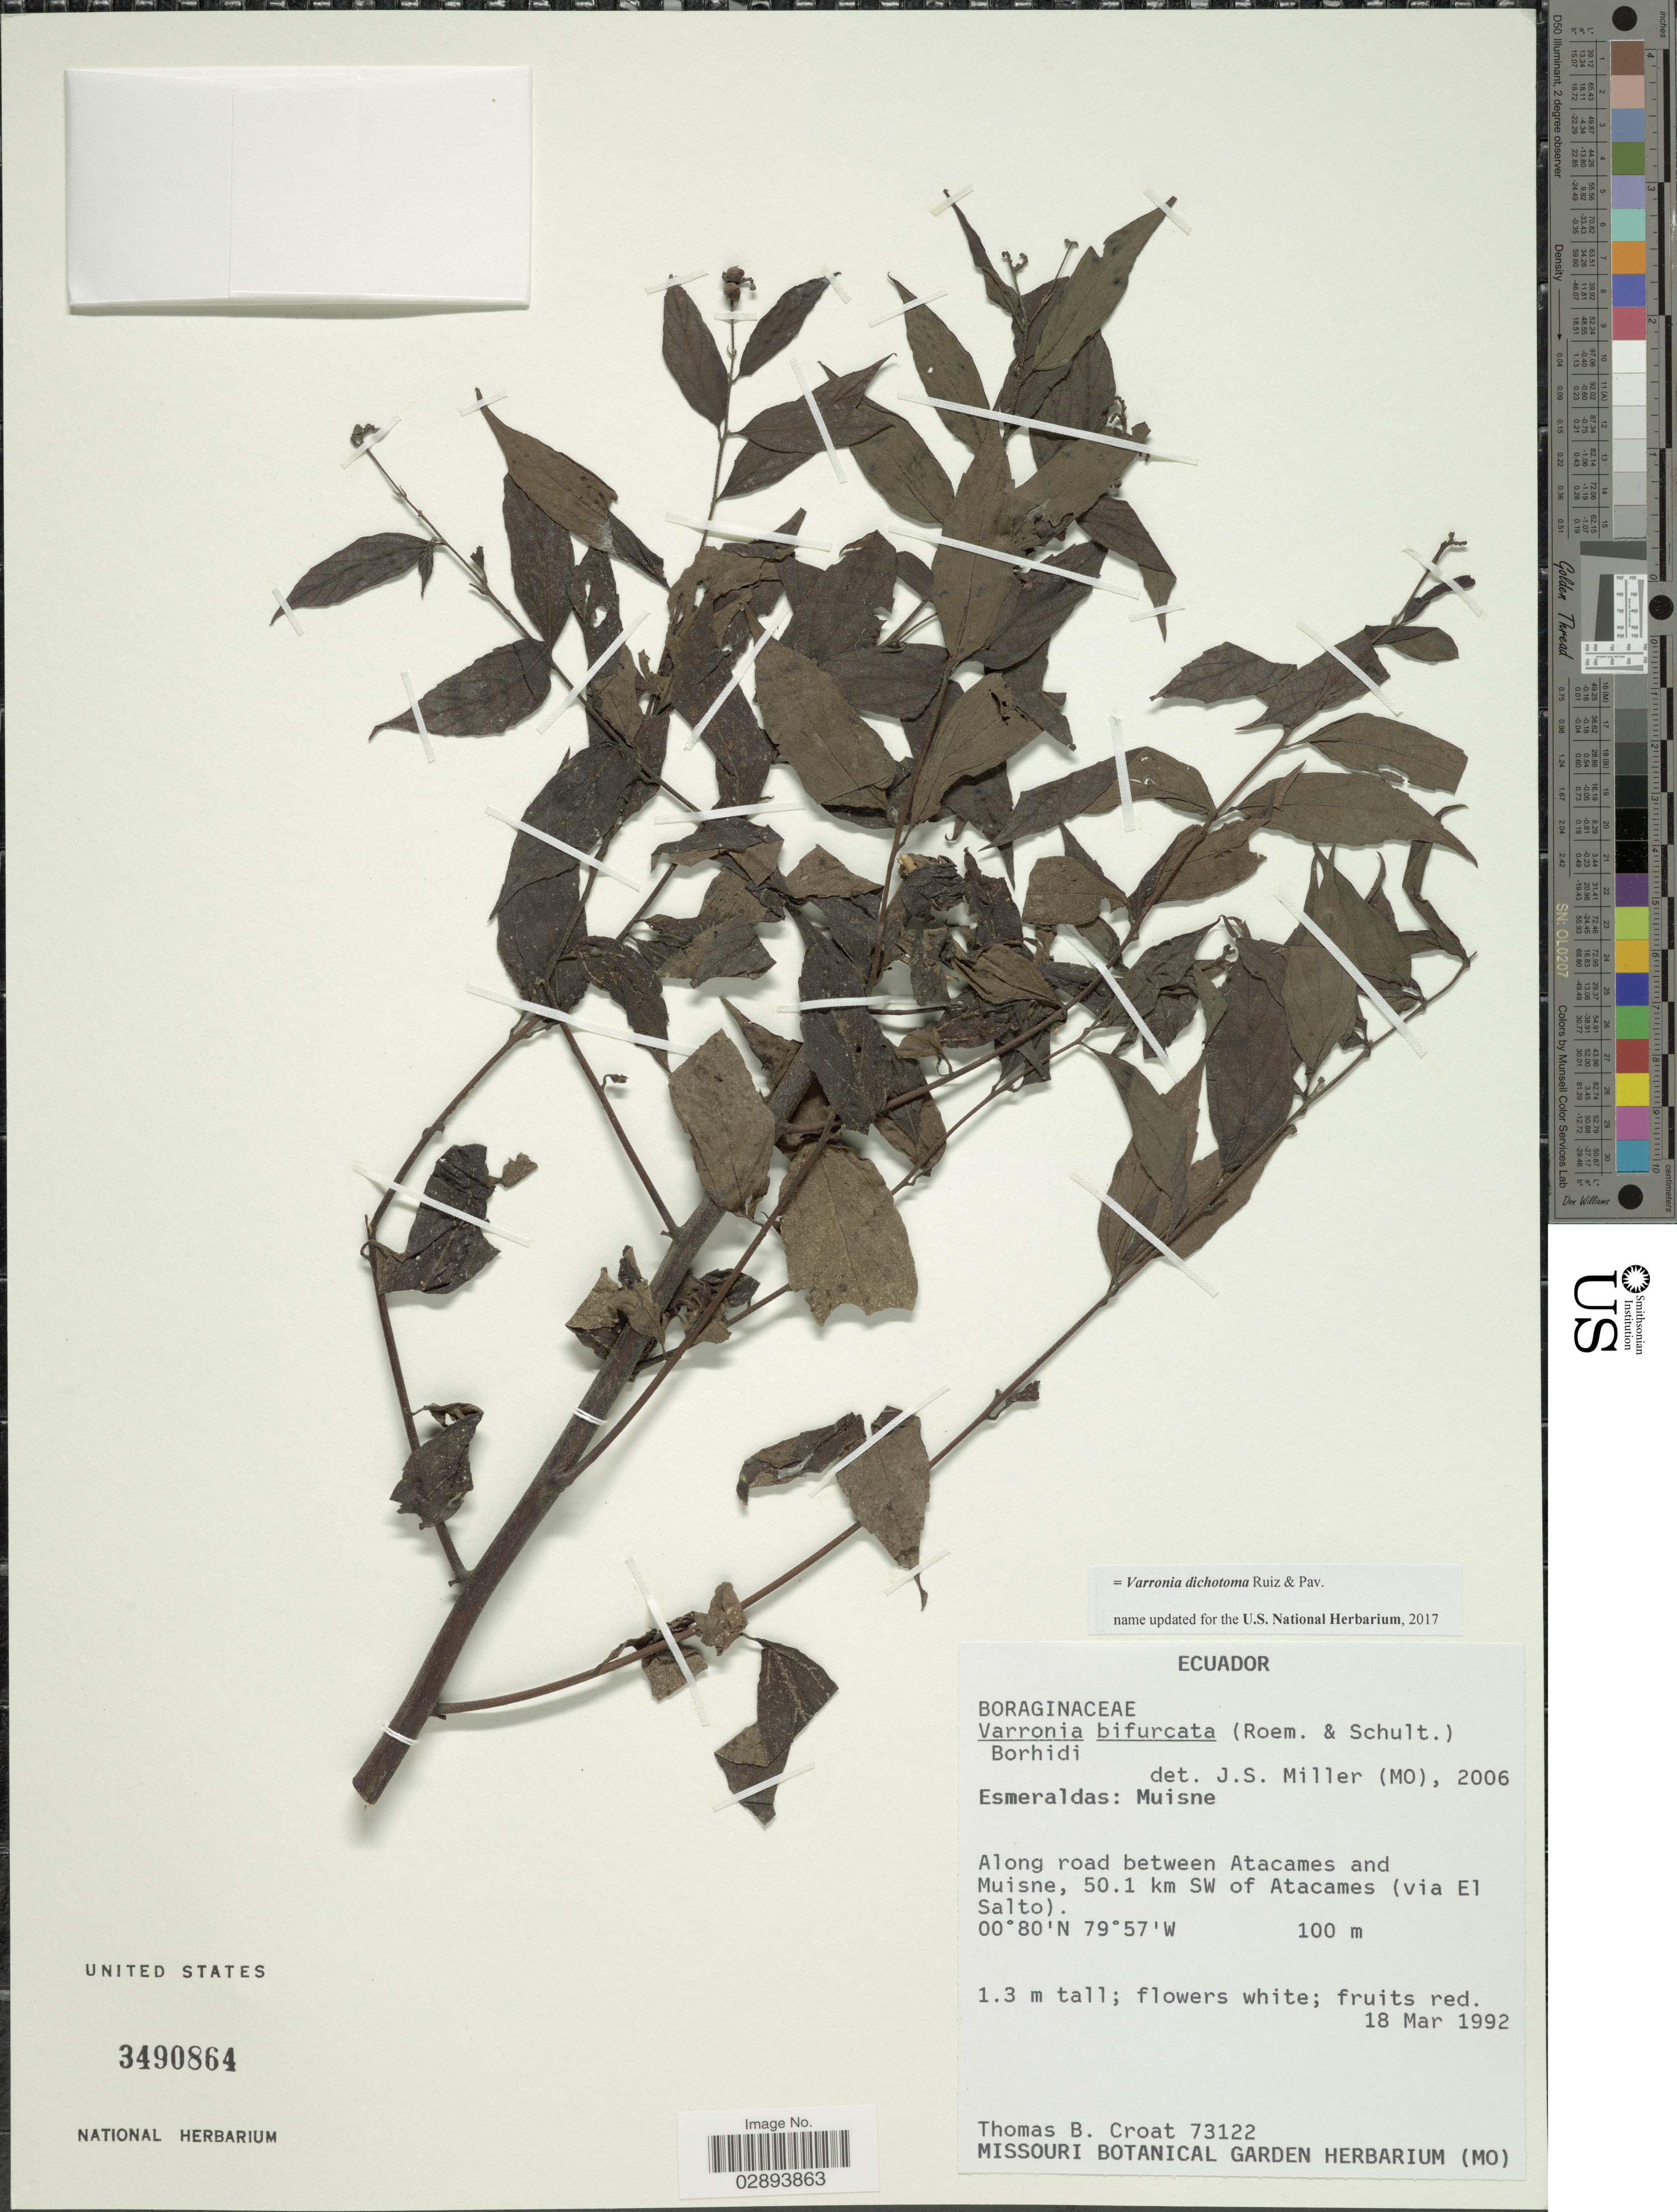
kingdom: Plantae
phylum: Tracheophyta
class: Magnoliopsida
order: Boraginales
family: Cordiaceae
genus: Varronia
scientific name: Varronia dichotoma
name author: Ruiz & Pav.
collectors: T. B. Croat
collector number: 73122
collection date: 1992-03-18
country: Ecuador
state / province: Esmeraldas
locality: Muisne, along road between Atacames and Muisne, 50.1 km SW of Atacames (via El Salto).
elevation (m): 100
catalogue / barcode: US 3490864